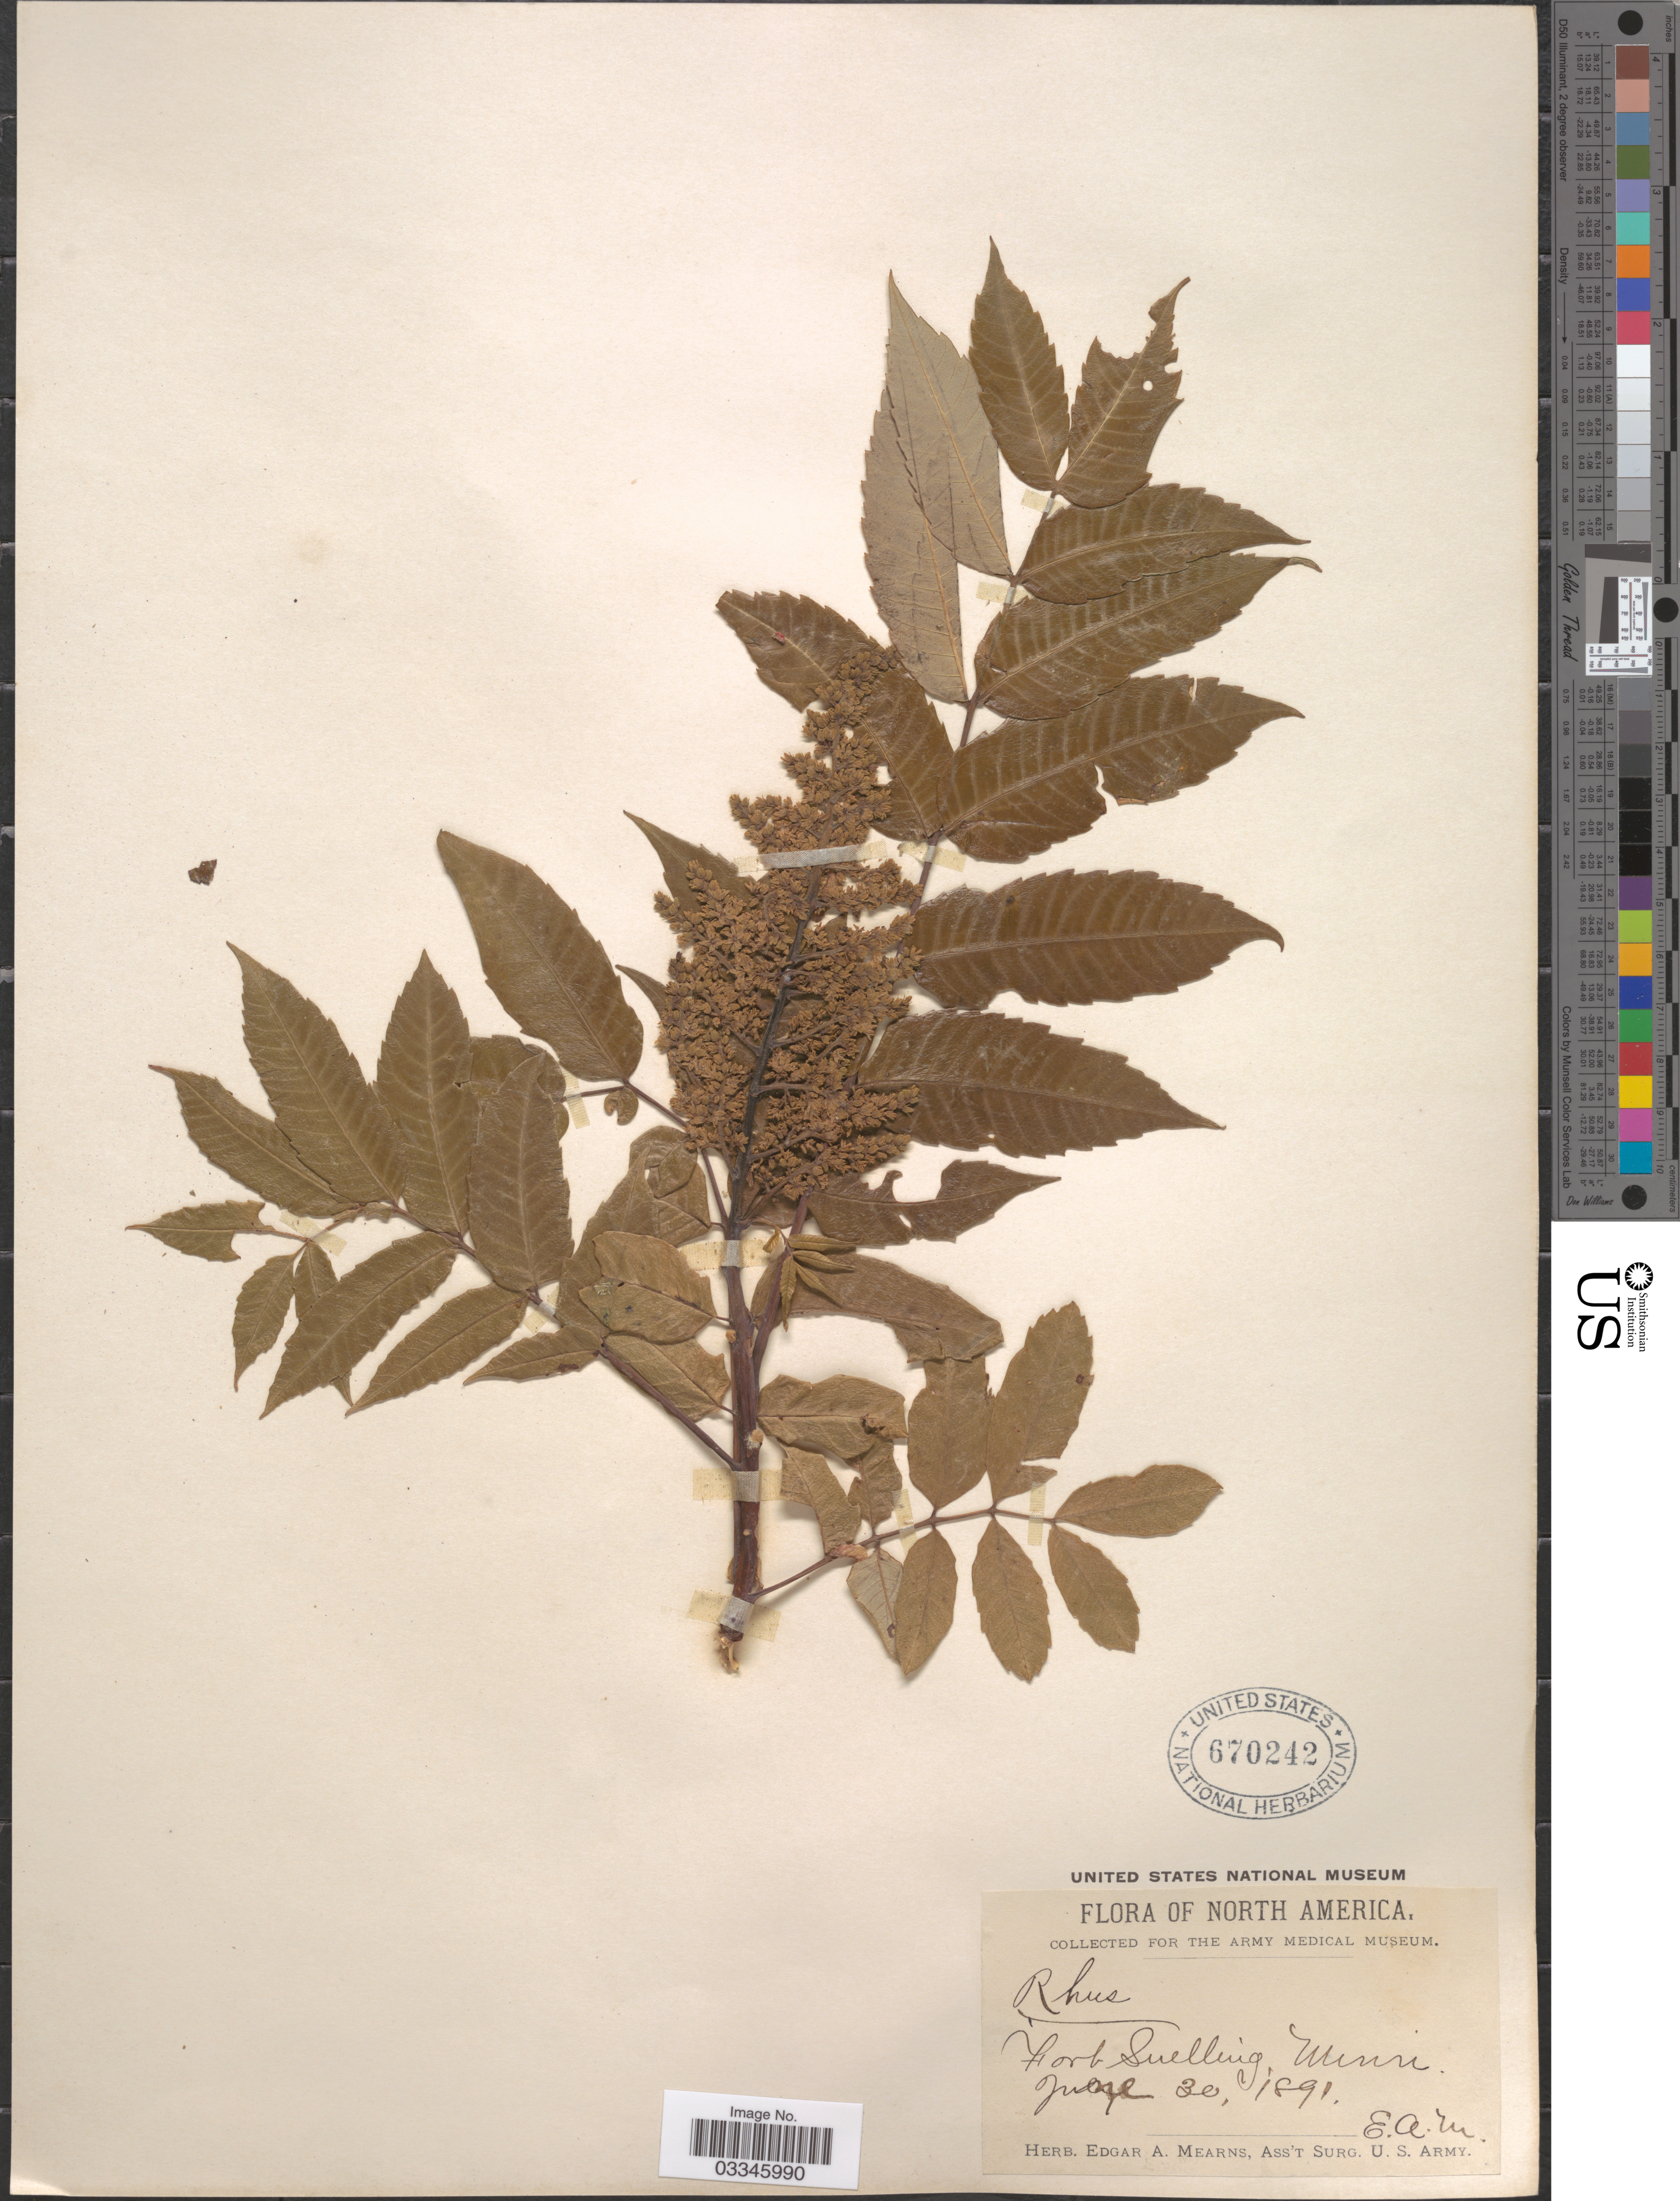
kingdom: Plantae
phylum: Tracheophyta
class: Magnoliopsida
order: Sapindales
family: Anacardiaceae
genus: Rhus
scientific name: Rhus glabra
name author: L.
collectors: E. A. Mearns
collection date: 1891-06-30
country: United States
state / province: Minnesota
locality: Fort Snelling.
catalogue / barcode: US 670242